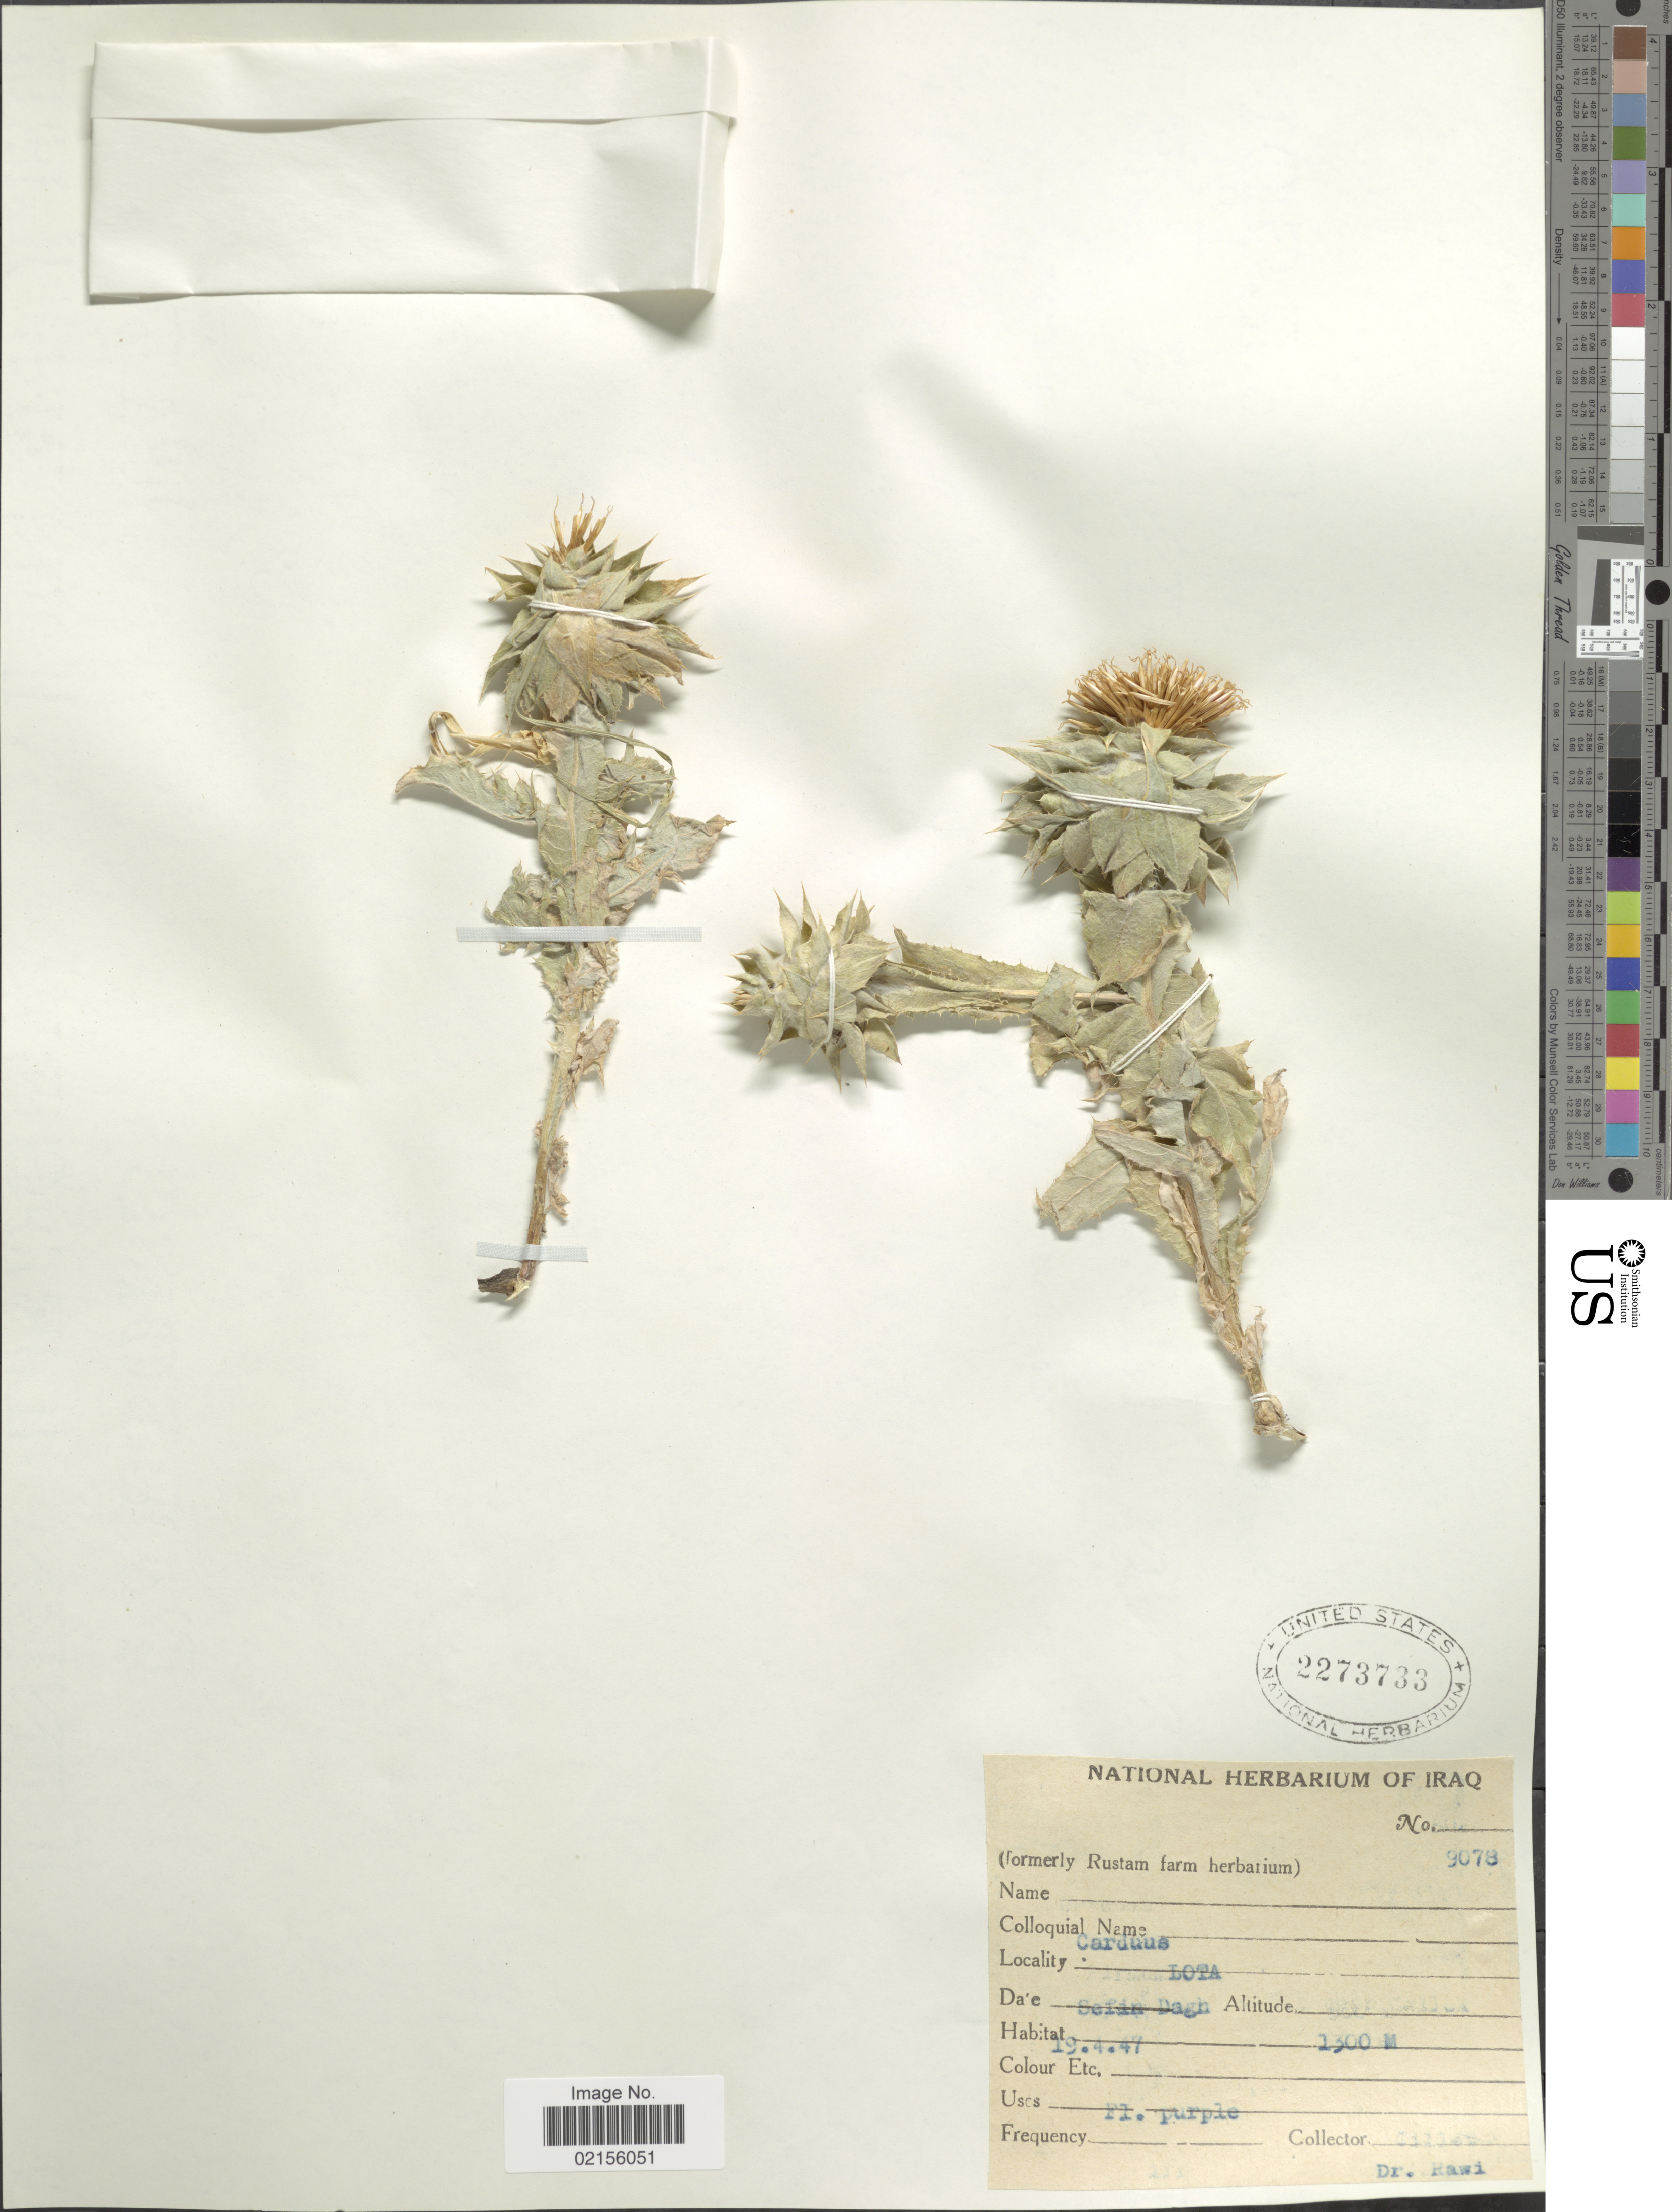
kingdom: Plantae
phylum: Tracheophyta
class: Magnoliopsida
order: Asterales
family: Asteraceae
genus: Carduus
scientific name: Carduus sp.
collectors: Gillett, -- & -. Rawi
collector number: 9078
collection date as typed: Transcribed d/m/y: 19/4/47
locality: Lota, Sefin Dagh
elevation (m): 1300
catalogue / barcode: US 2273733